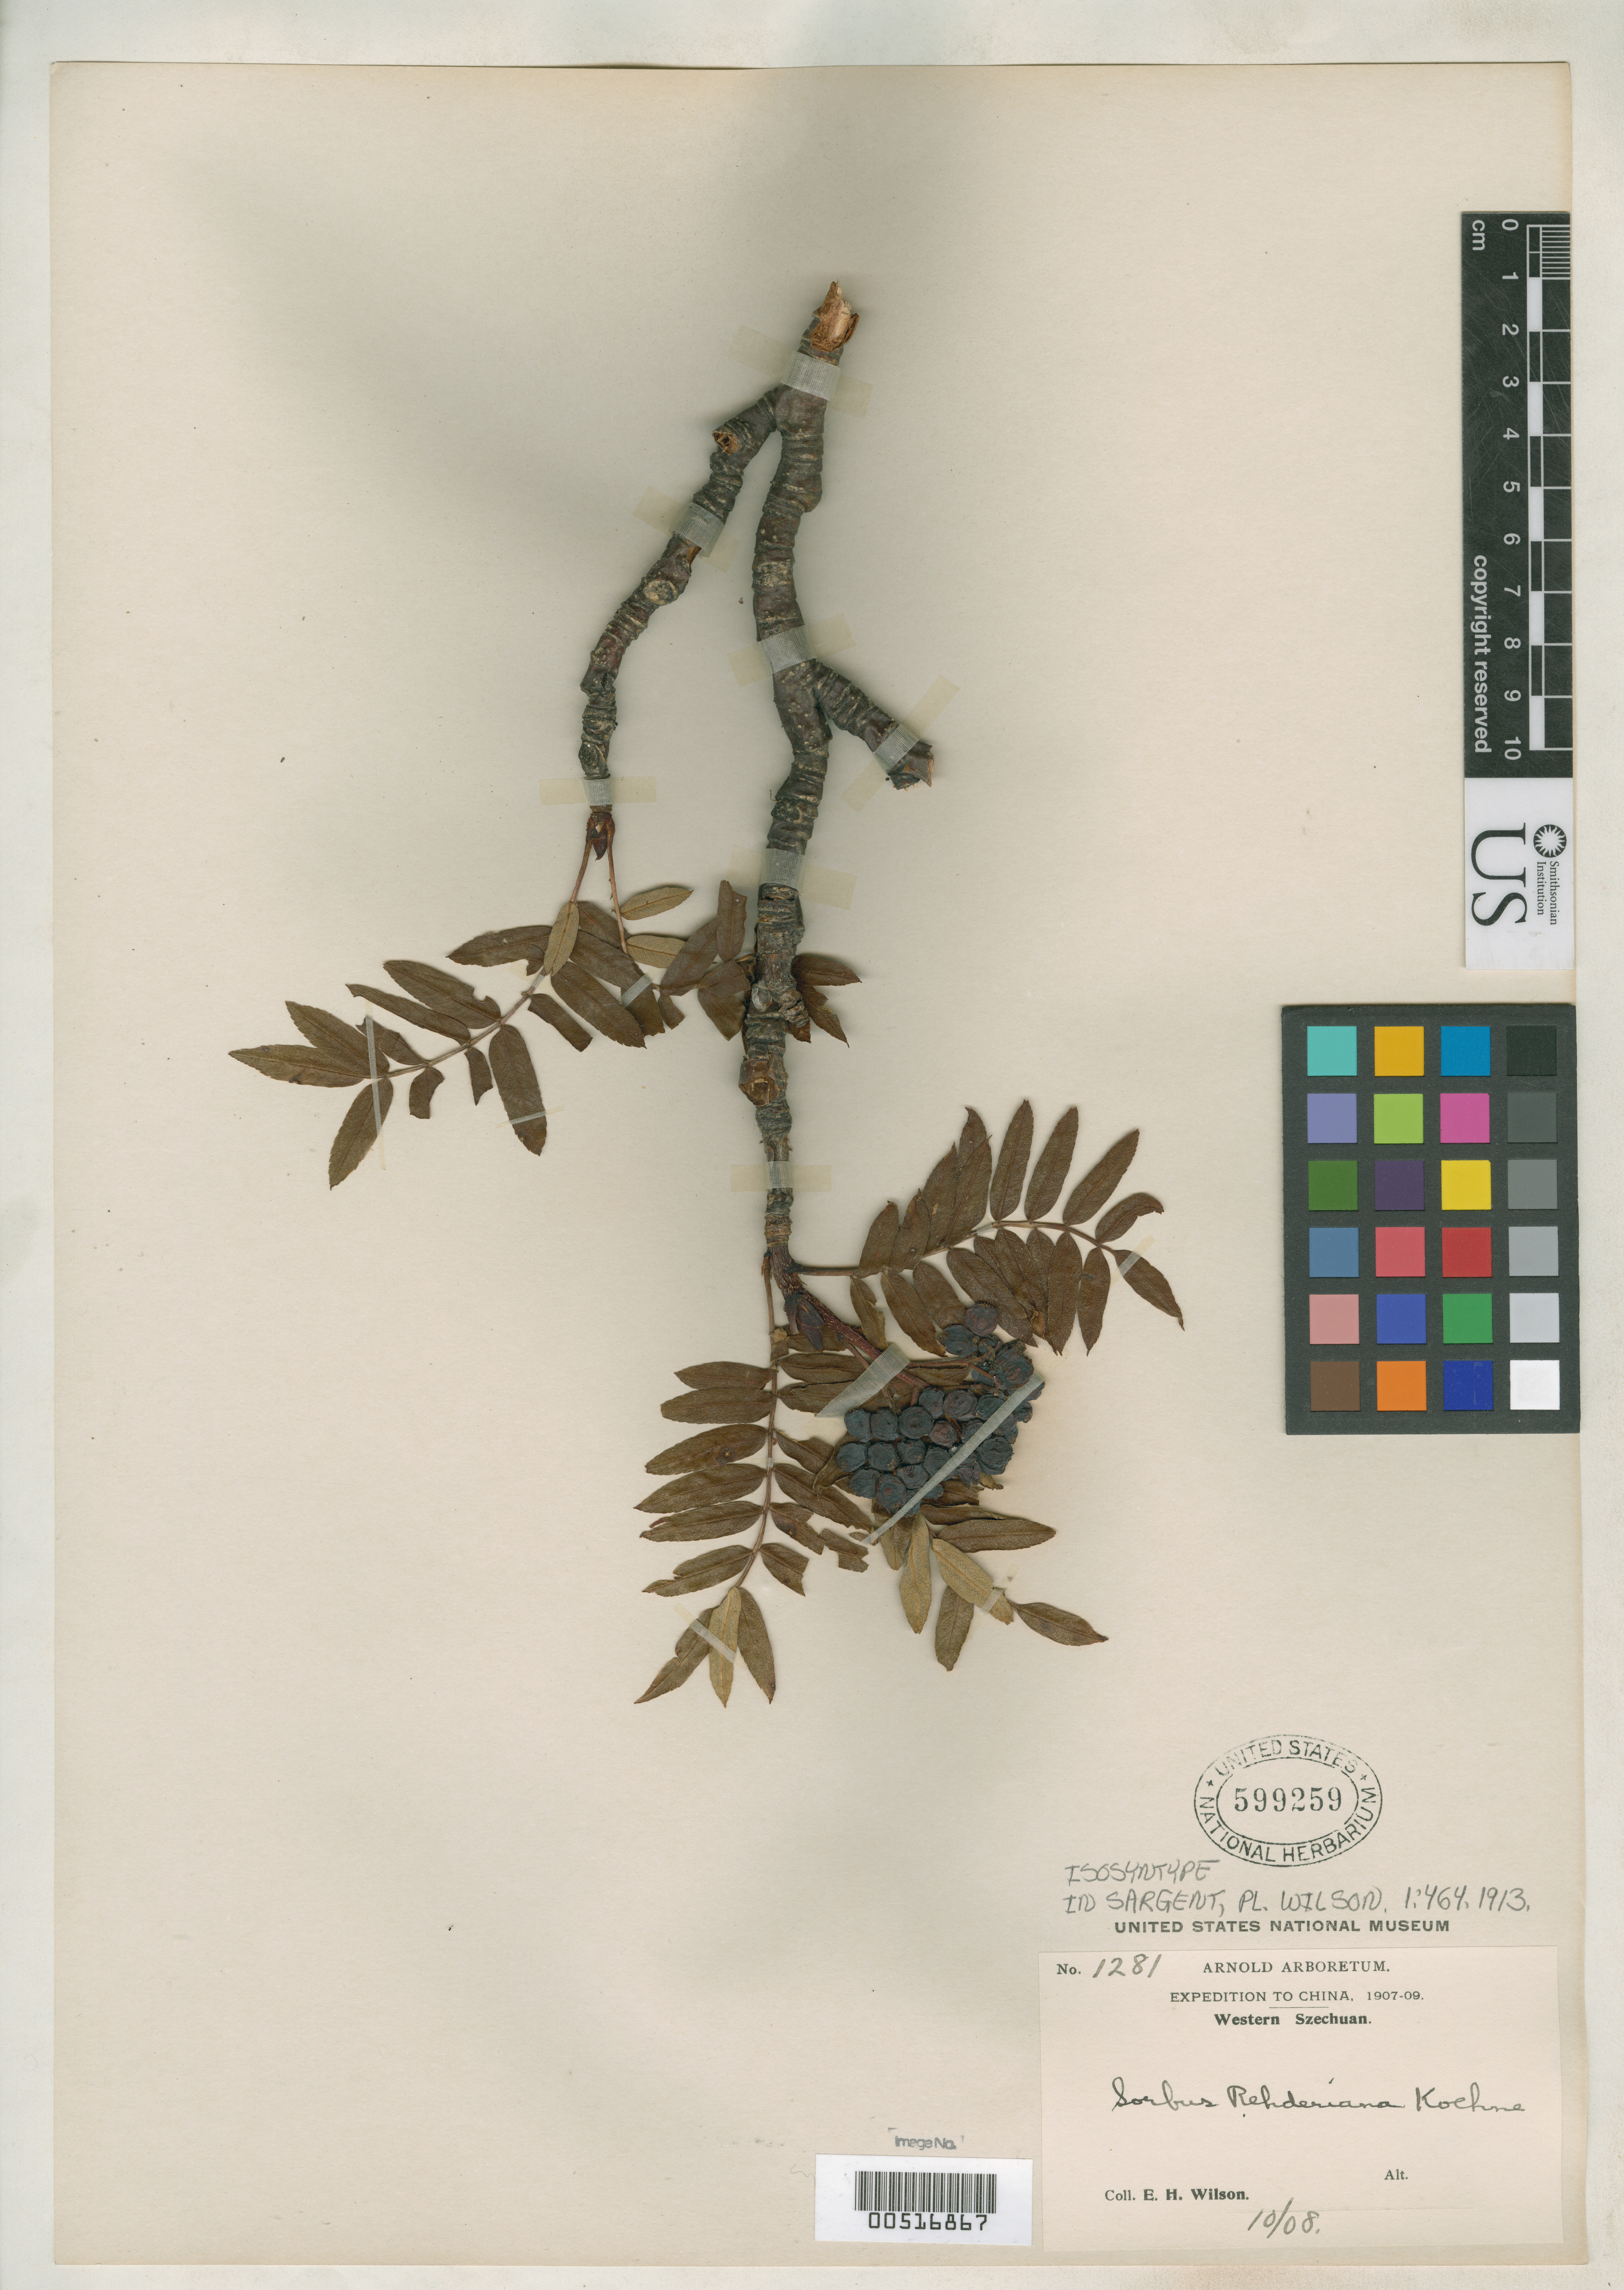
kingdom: Plantae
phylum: Tracheophyta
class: Magnoliopsida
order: Rosales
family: Rosaceae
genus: Sorbus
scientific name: Sorbus rehderiana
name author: Koehne in Sarg.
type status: Isosyntype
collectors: E. H. Wilson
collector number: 1281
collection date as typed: Oct 1908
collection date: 1908-10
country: China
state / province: Sichuan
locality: Western Szechuan.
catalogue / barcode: US 599259